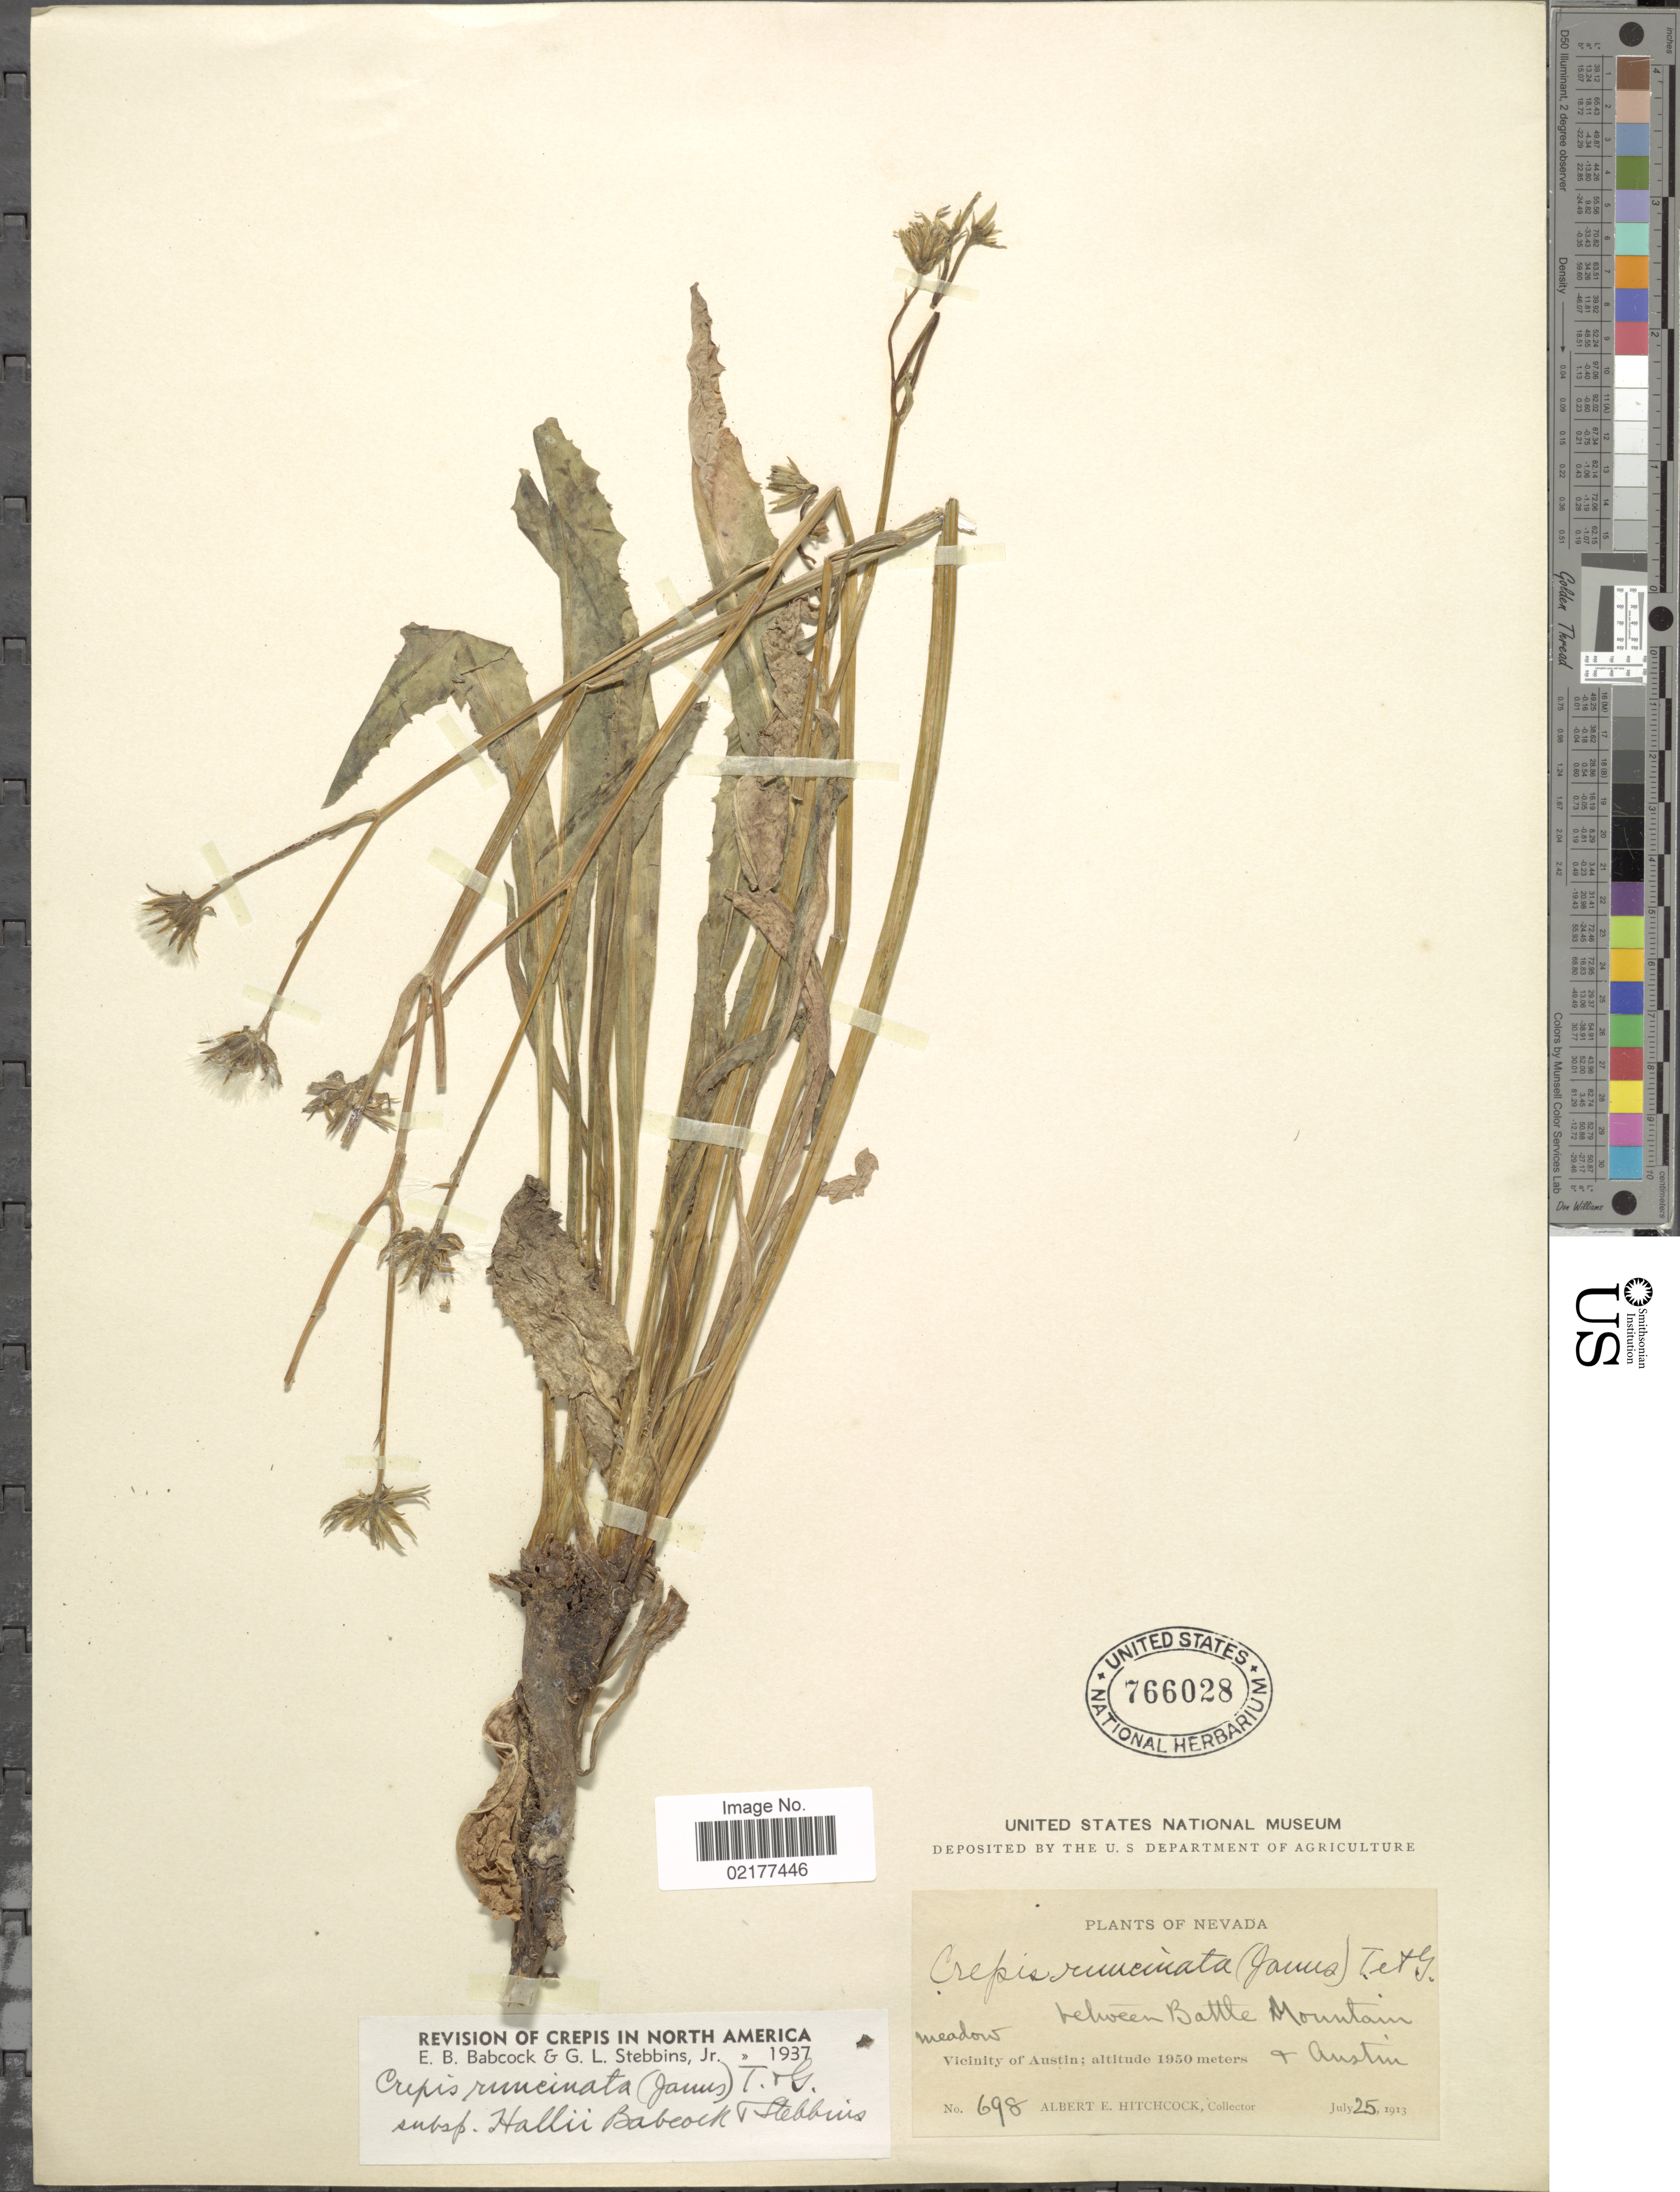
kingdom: Plantae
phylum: Tracheophyta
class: Magnoliopsida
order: Asterales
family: Asteraceae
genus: Crepis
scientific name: Crepis runcinata subsp. hallii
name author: Babc. & Stebbins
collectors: A. Hitchcock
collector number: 698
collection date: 1913-07-25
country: United States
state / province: Nevada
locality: Between Battle Mountain & Austin. Vicinity of Austin.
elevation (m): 1950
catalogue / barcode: US 766028